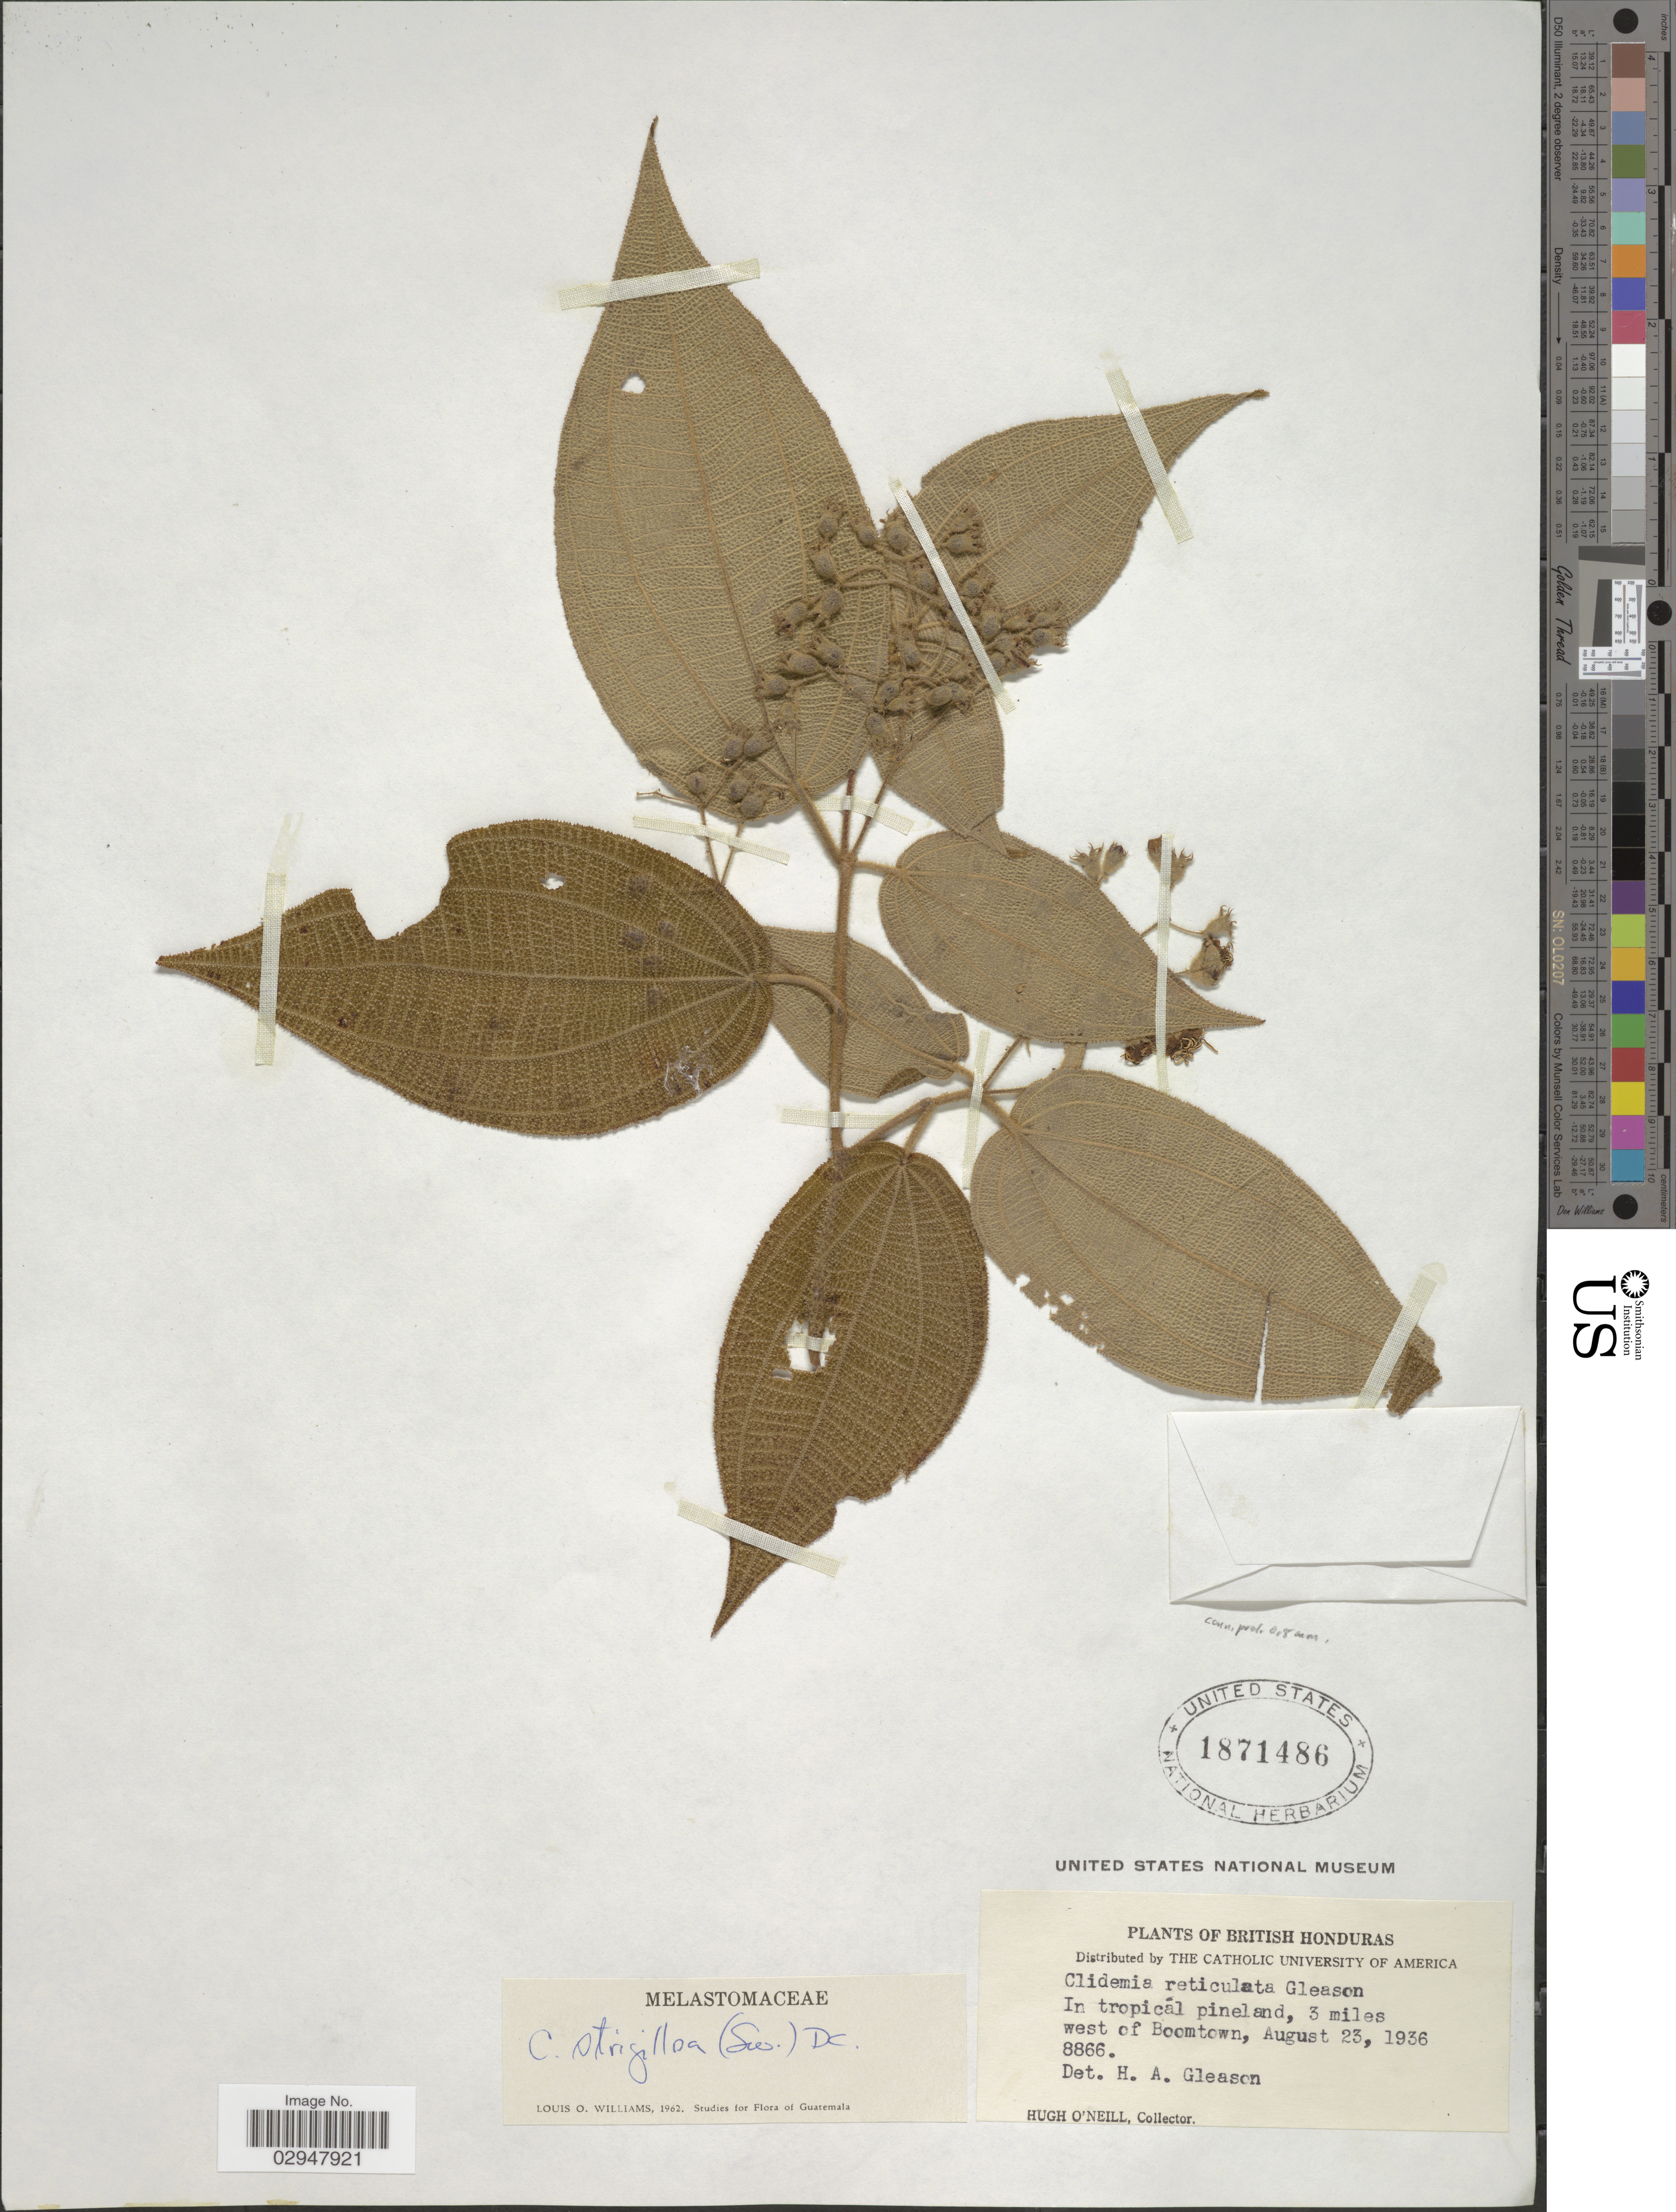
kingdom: Plantae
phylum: Tracheophyta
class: Magnoliopsida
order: Myrtales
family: Melastomataceae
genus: Clidemia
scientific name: Clidemia novemnervia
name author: (DC.) Triana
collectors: H. O'Neill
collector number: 8866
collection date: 1936-08-23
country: Belize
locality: British Honduras, In tropical pineland, 3 miles west of Boomtown.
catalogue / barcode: US 1871486